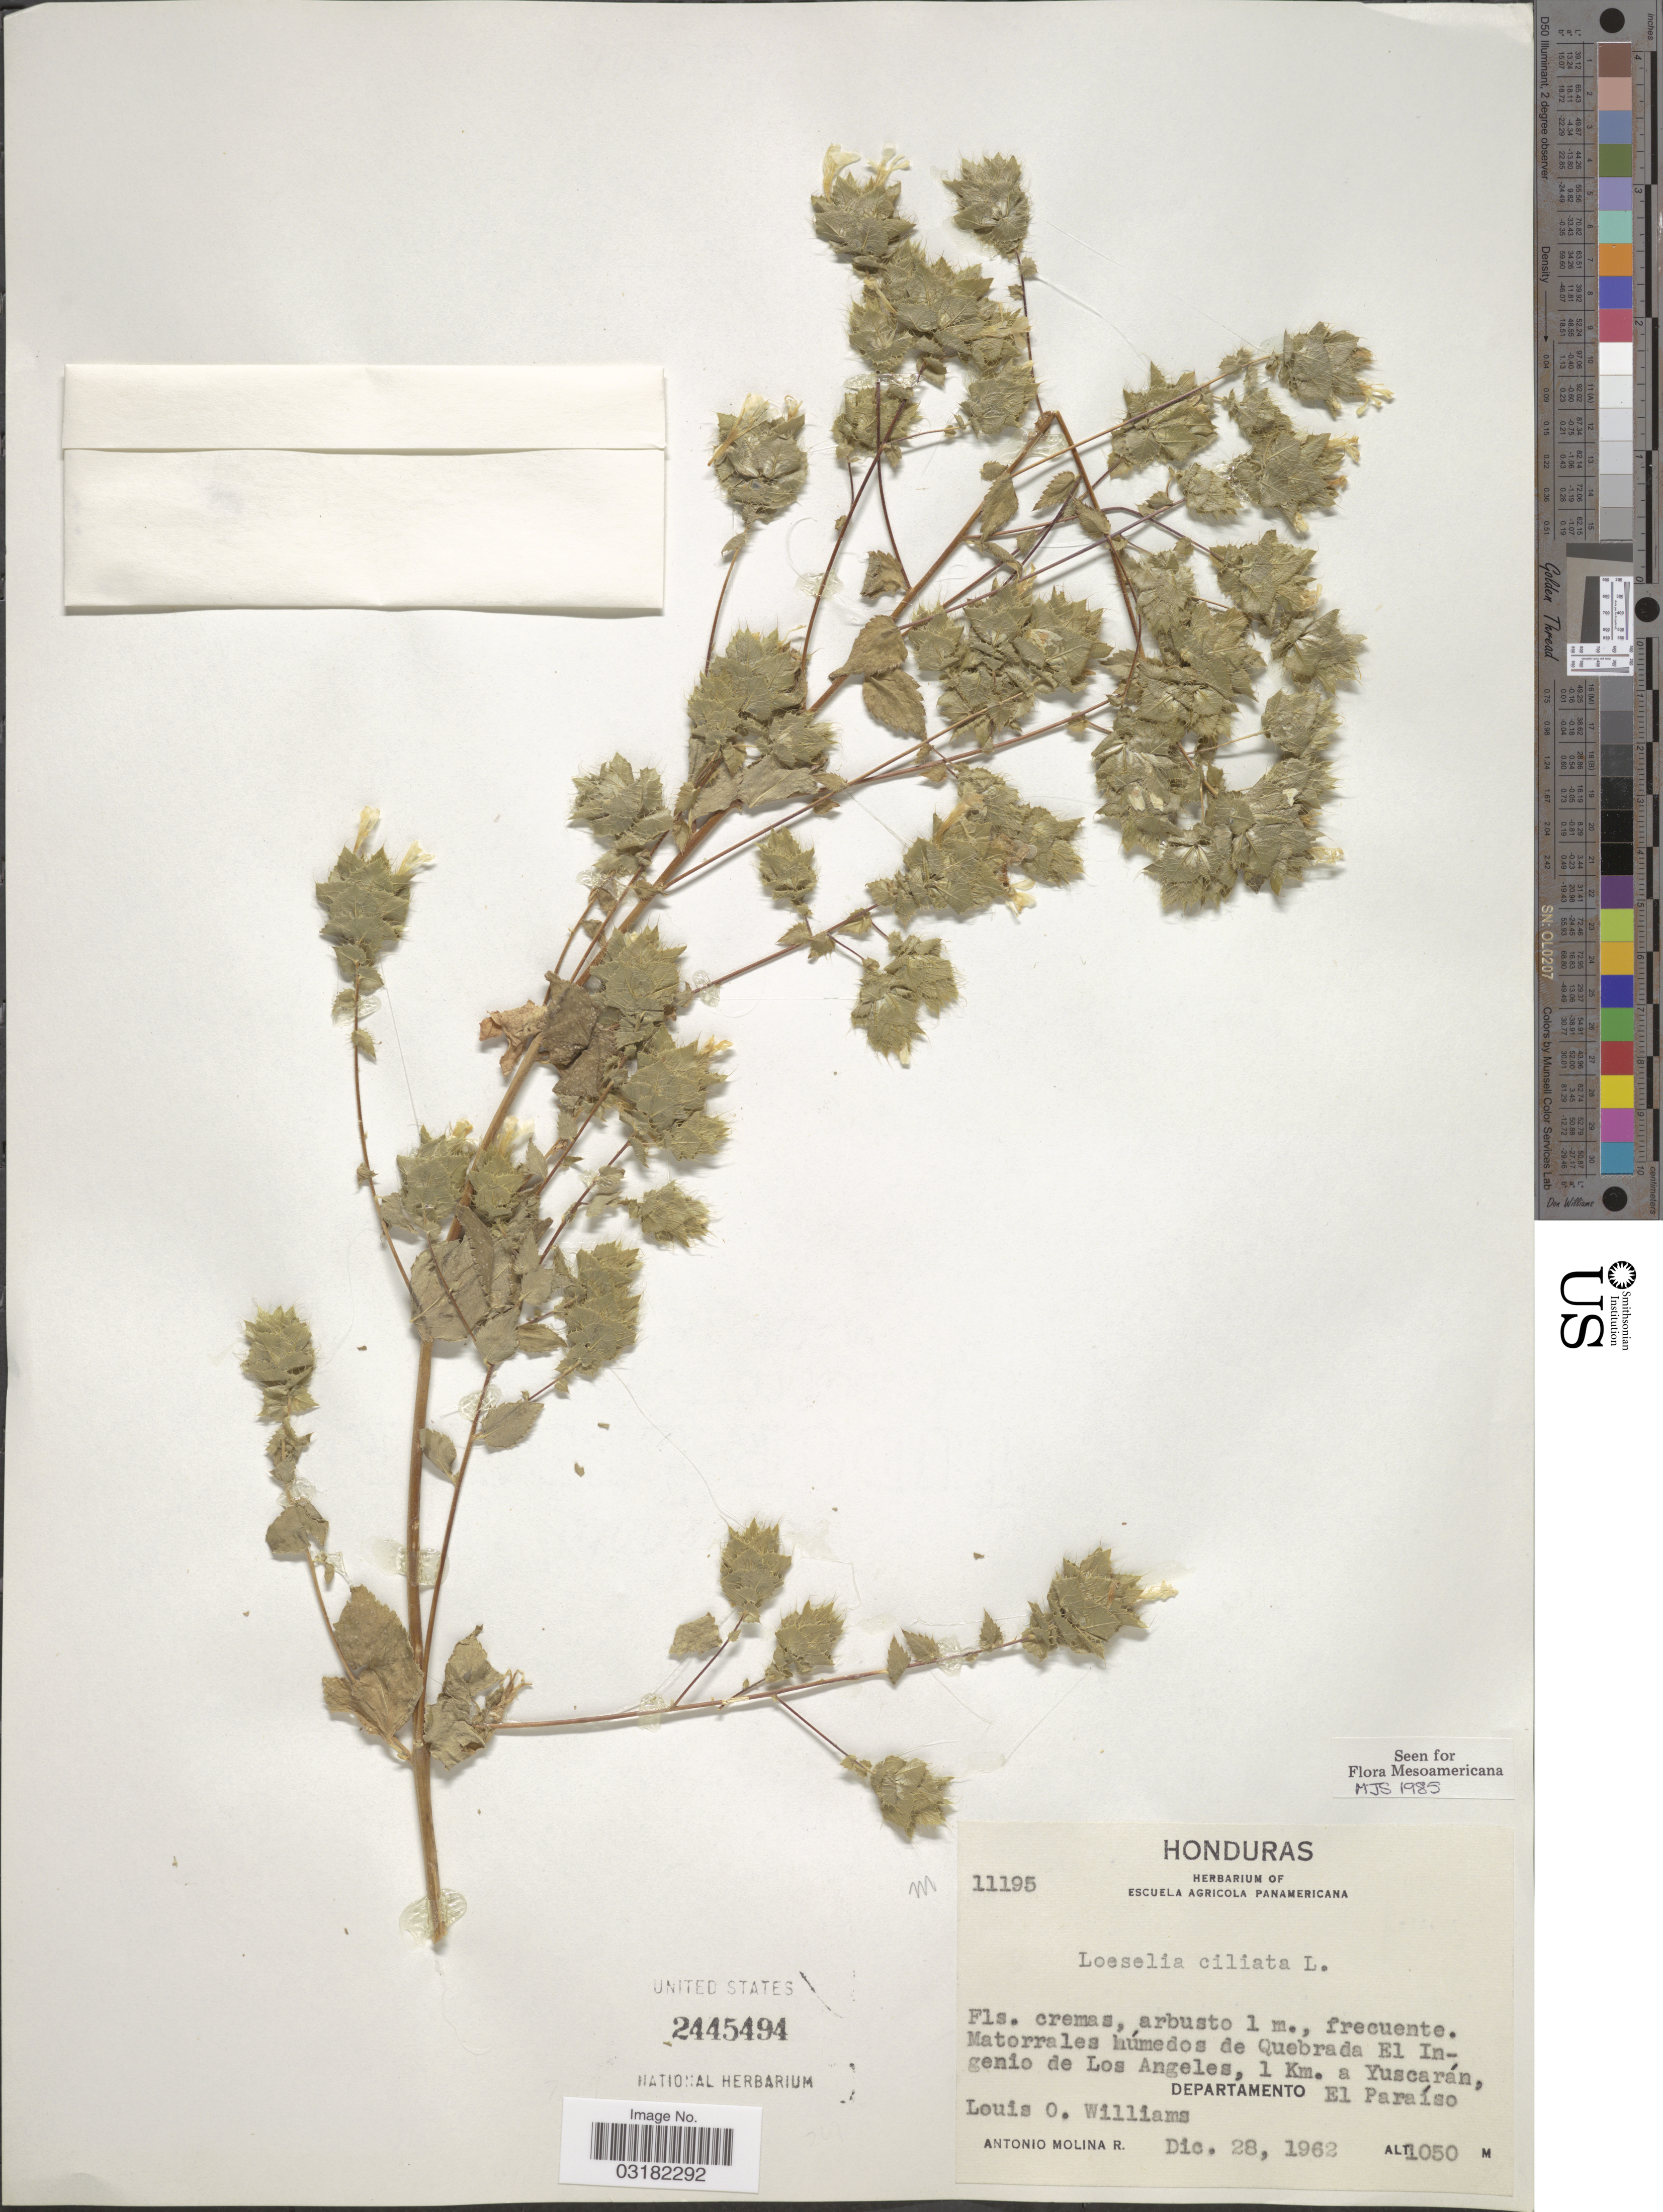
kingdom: Plantae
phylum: Tracheophyta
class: Magnoliopsida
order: Ericales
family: Polemoniaceae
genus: Loeselia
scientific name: Loeselia ciliata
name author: L.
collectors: L. O. Williams & A. Molina R.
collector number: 11195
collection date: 1962-12-28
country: Honduras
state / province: El Paraíso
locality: Matorrales húmedos de Quebrada El Ingenio de Los Angeles, 1 Km. a Yuscarán, Departamento El Paraíso.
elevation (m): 1050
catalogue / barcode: US 2445494